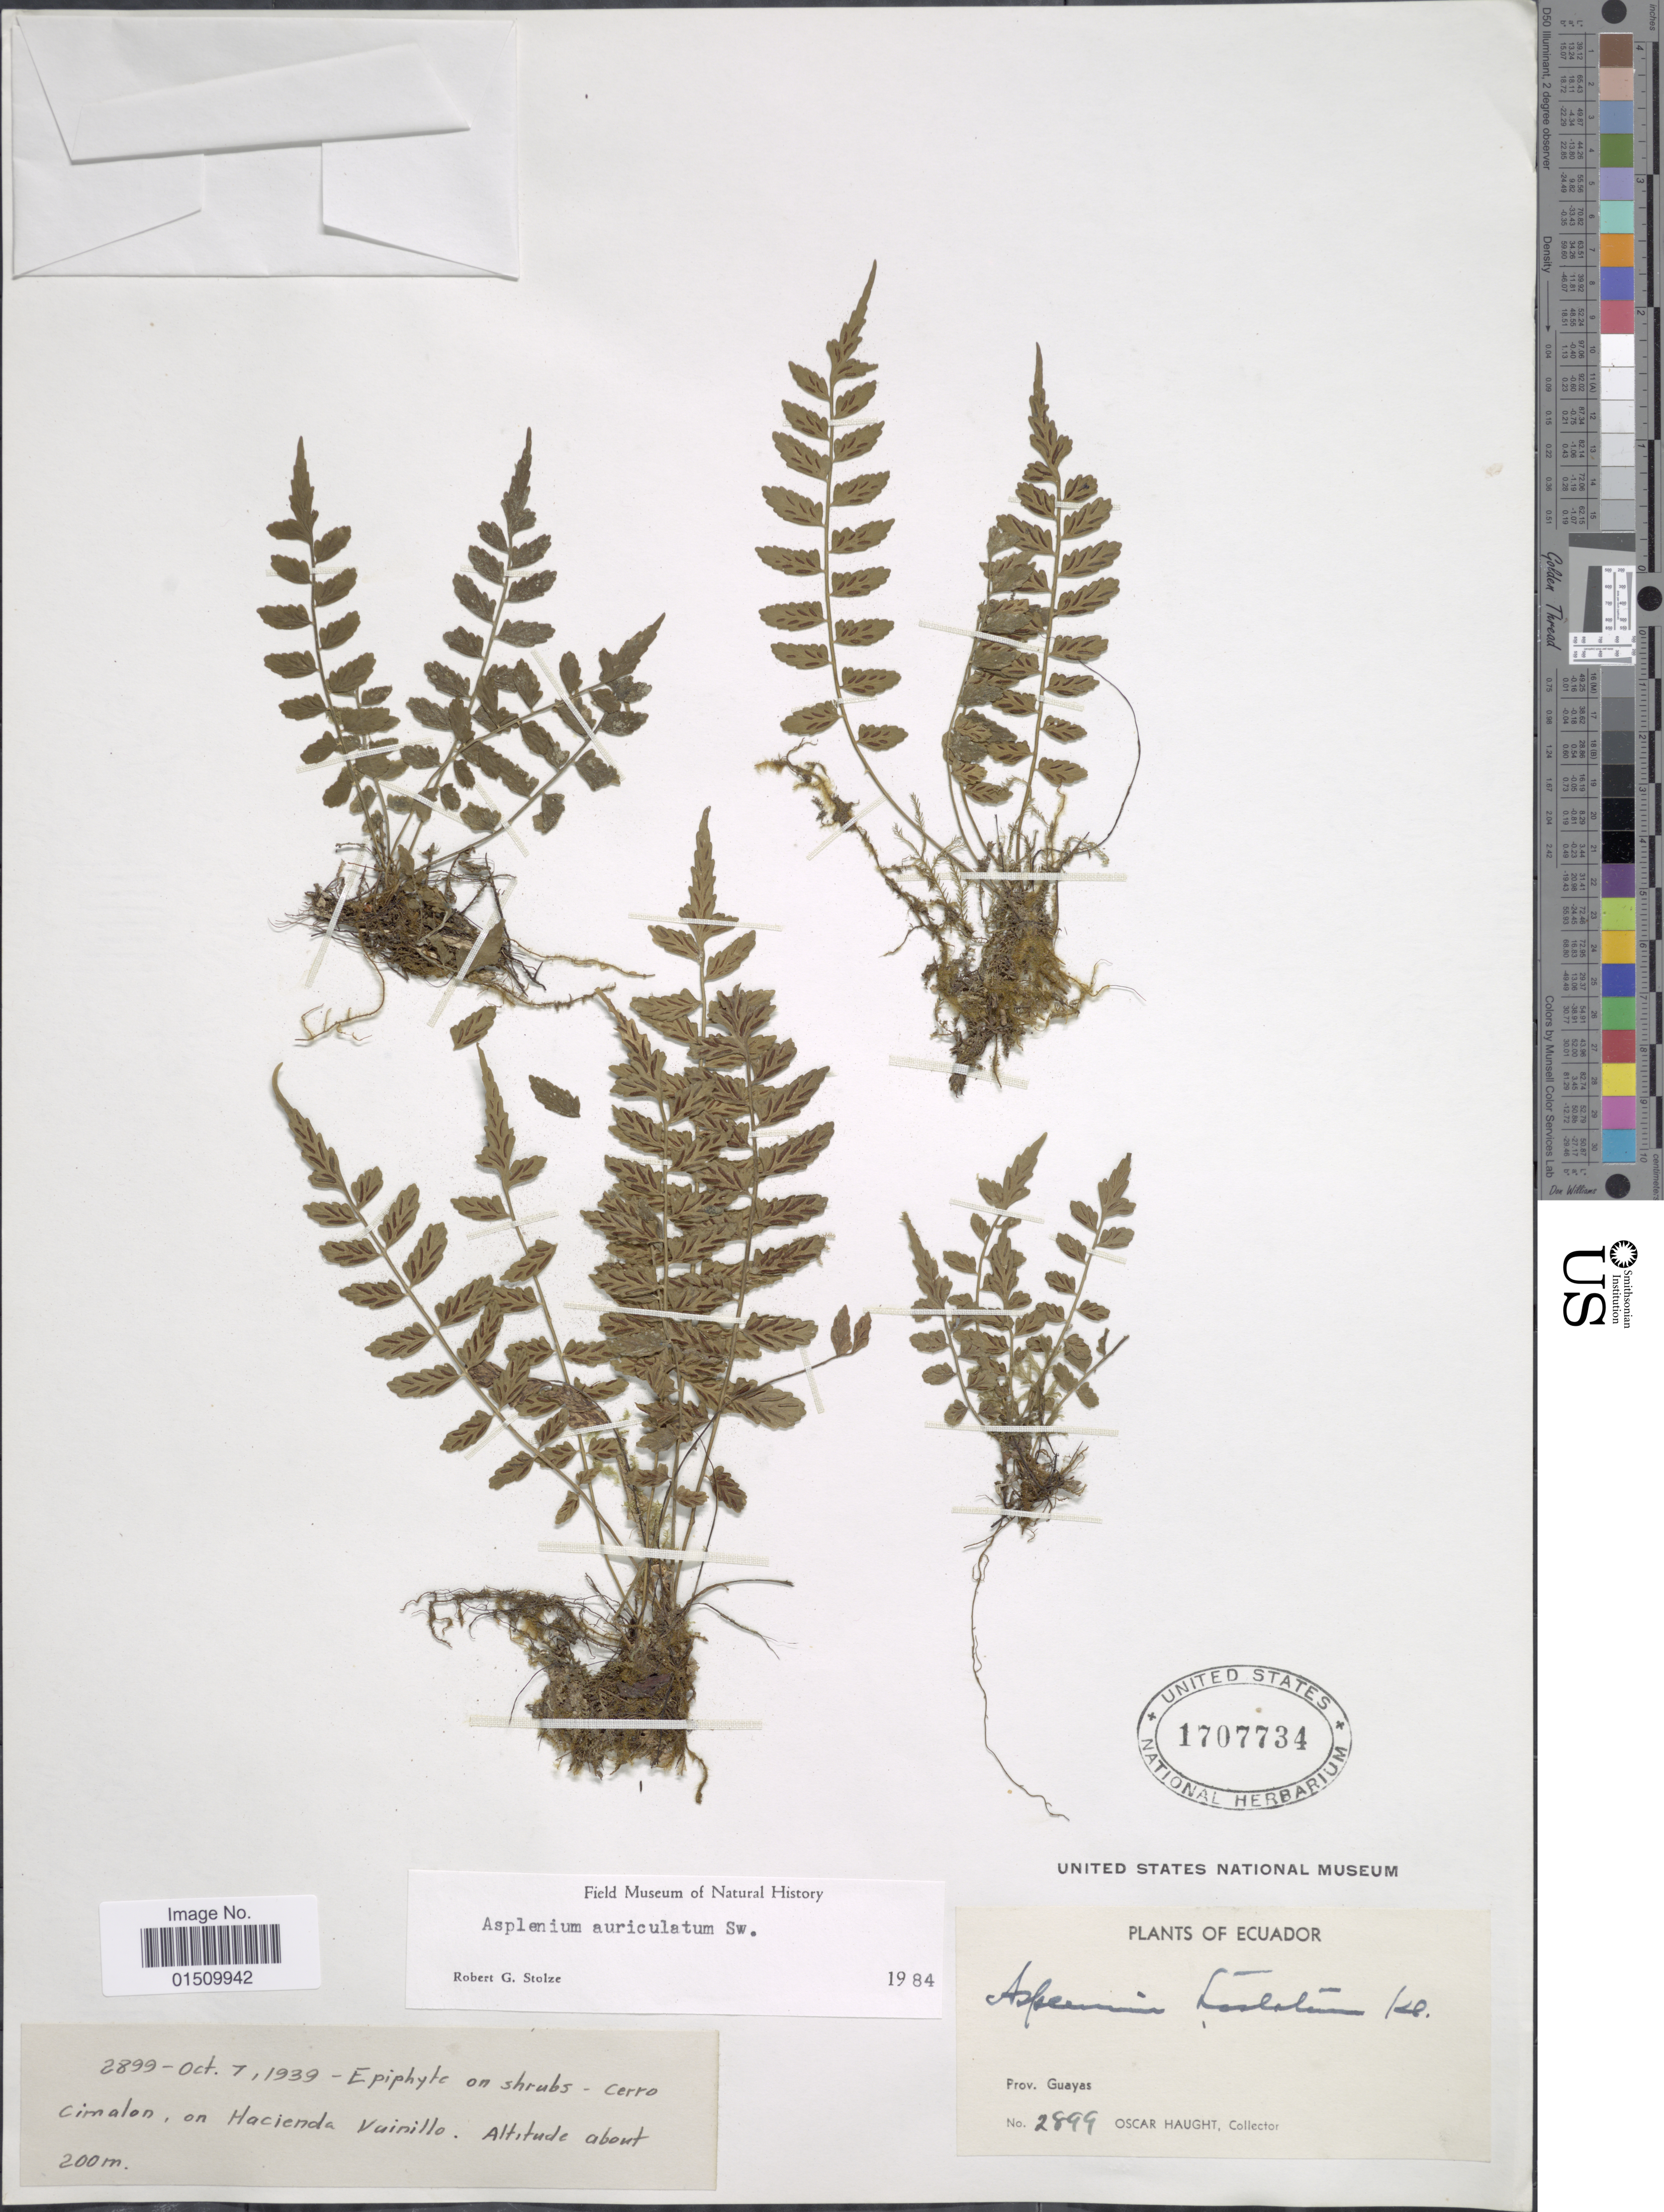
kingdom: Plantae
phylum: Tracheophyta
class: Polypodiopsida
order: Polypodiales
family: Aspleniaceae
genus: Asplenium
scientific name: Asplenium auriculatum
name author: Sw.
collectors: O. L. Haught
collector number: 2899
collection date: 1939-10-07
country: Ecuador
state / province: Guayas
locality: Ecuador, cerro cimalon, on Hacienda Vainilla.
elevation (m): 200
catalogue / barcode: US 1707734